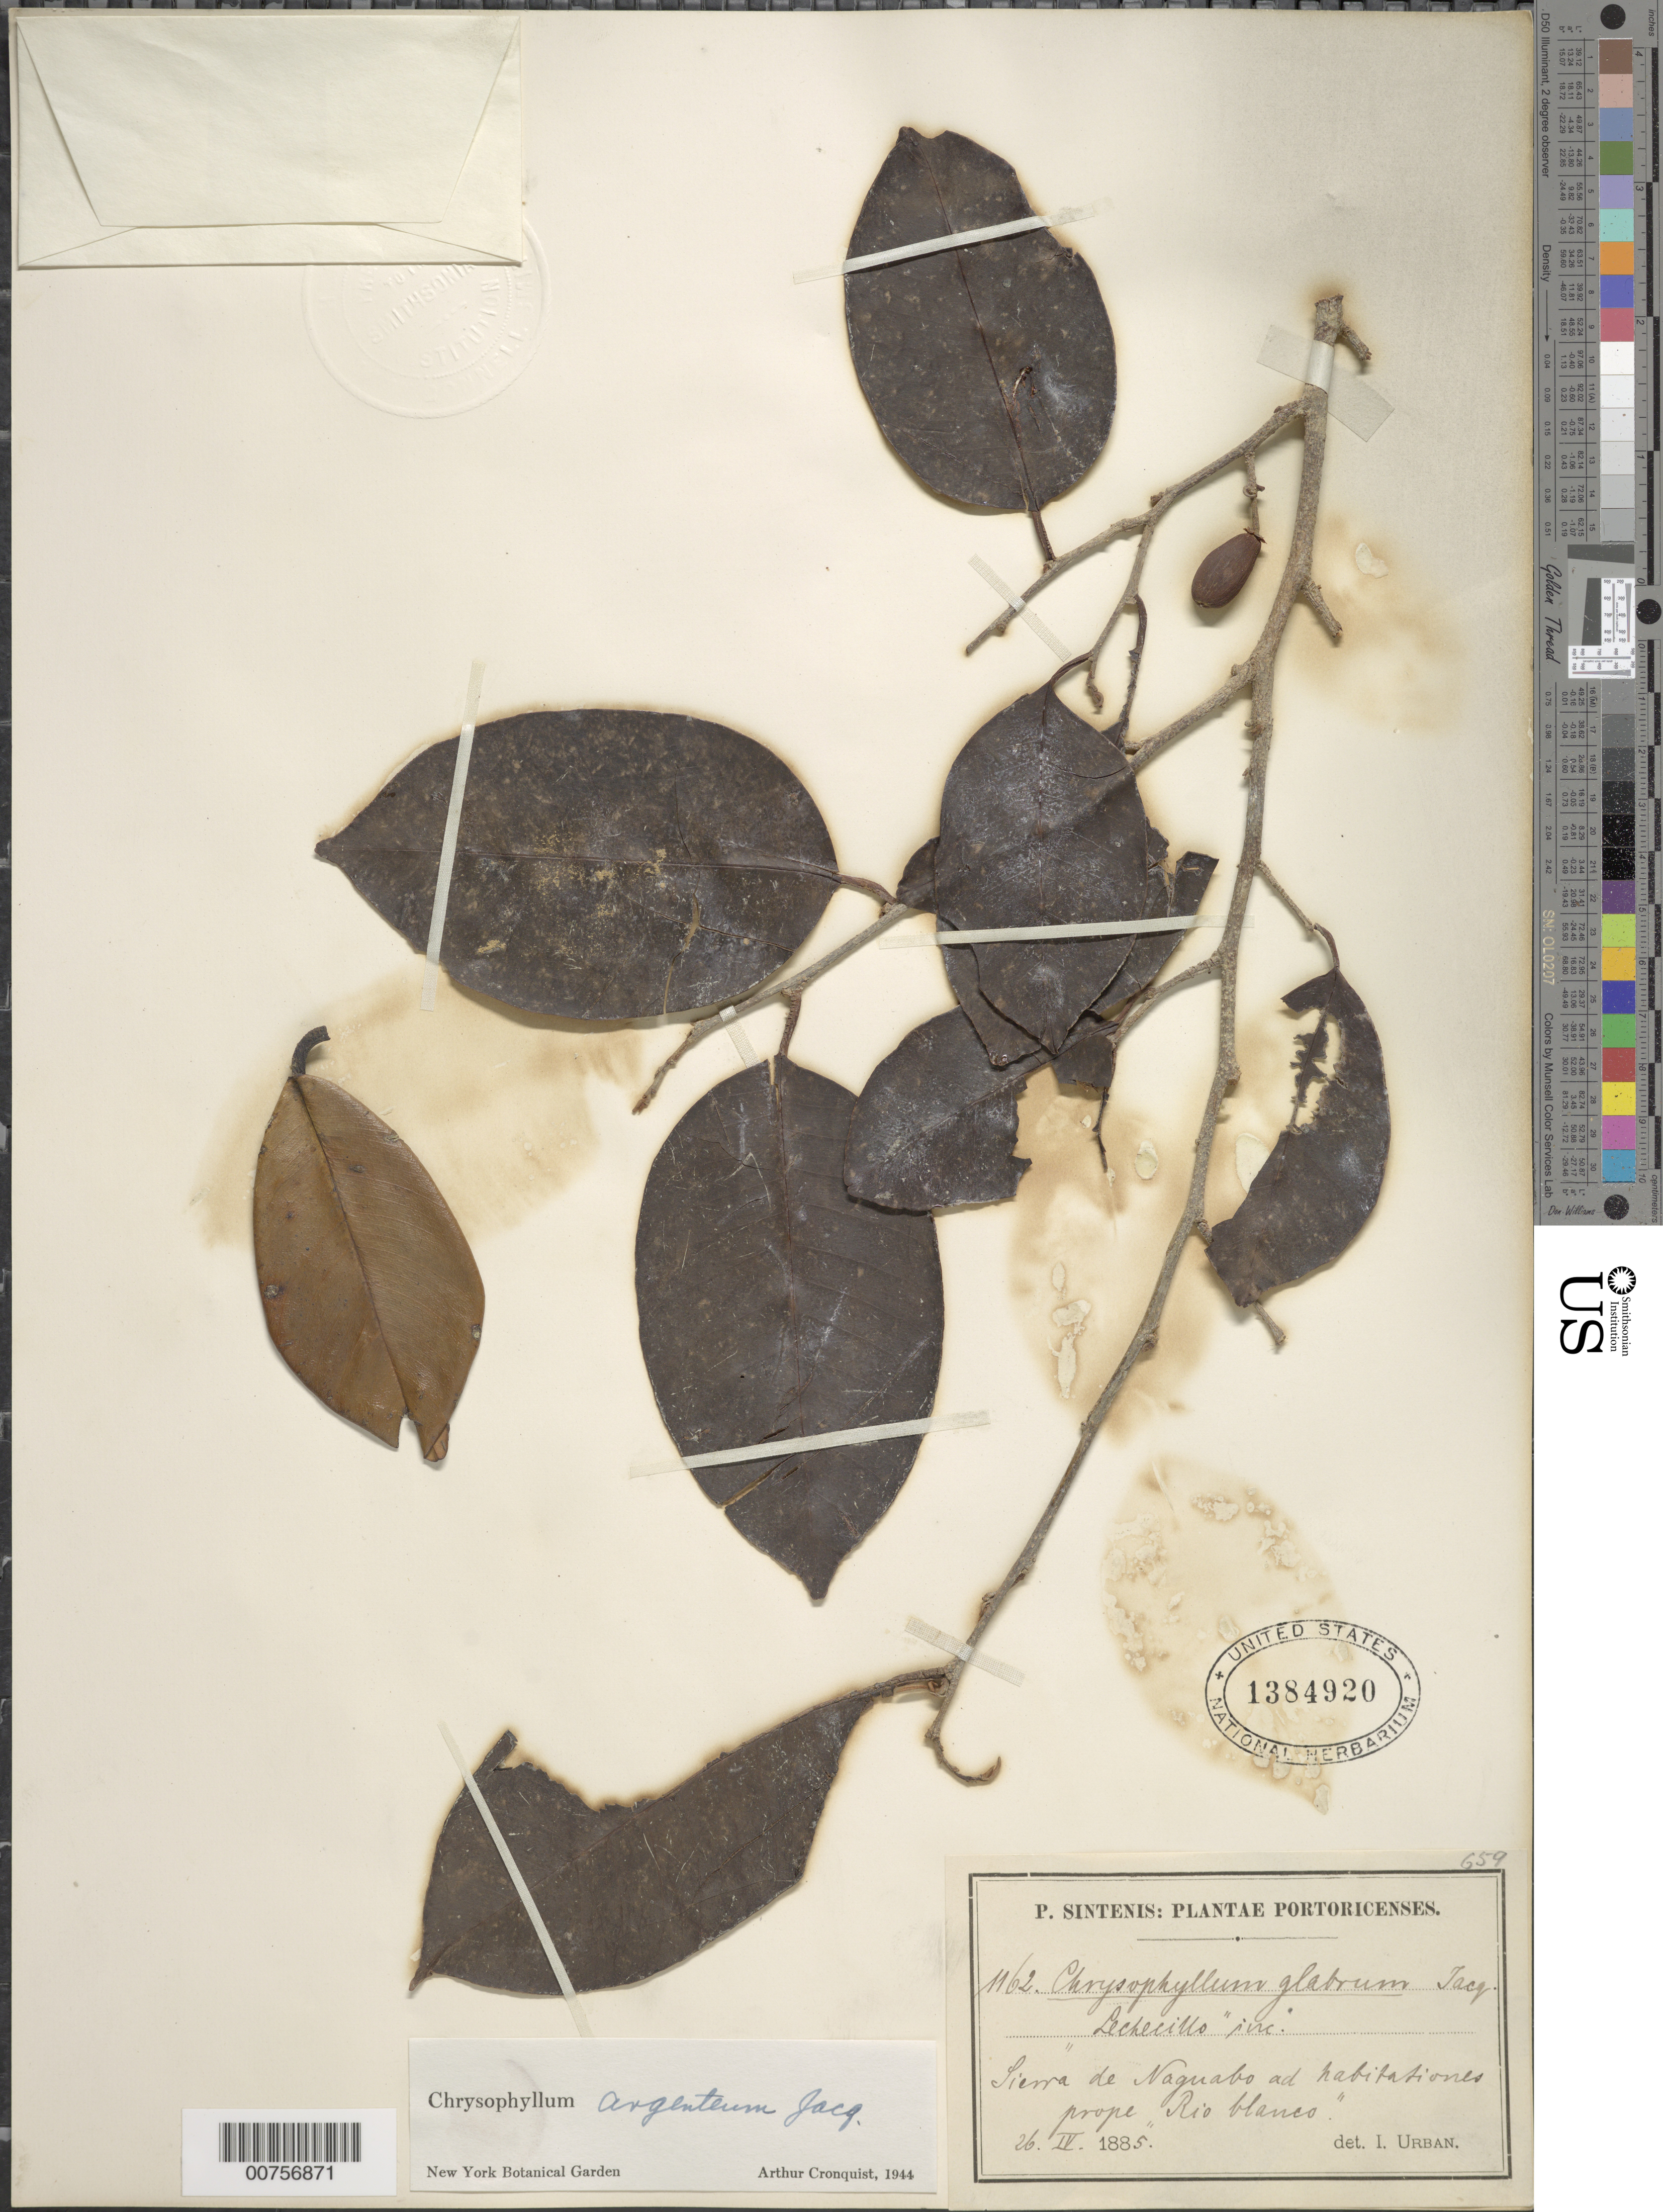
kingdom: Plantae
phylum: Tracheophyta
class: Magnoliopsida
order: Ericales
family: Sapotaceae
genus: Chrysophyllum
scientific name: Chrysophyllum argenteum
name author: Jacq.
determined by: Cronquist, A. J.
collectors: P. Sintenis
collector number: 1162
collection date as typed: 26 Apr 1885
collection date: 1885-04-26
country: Puerto Rico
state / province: Naguabo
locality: Sierra de Naguabo ad habitationes prope "Río Blanco"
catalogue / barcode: US 1384920